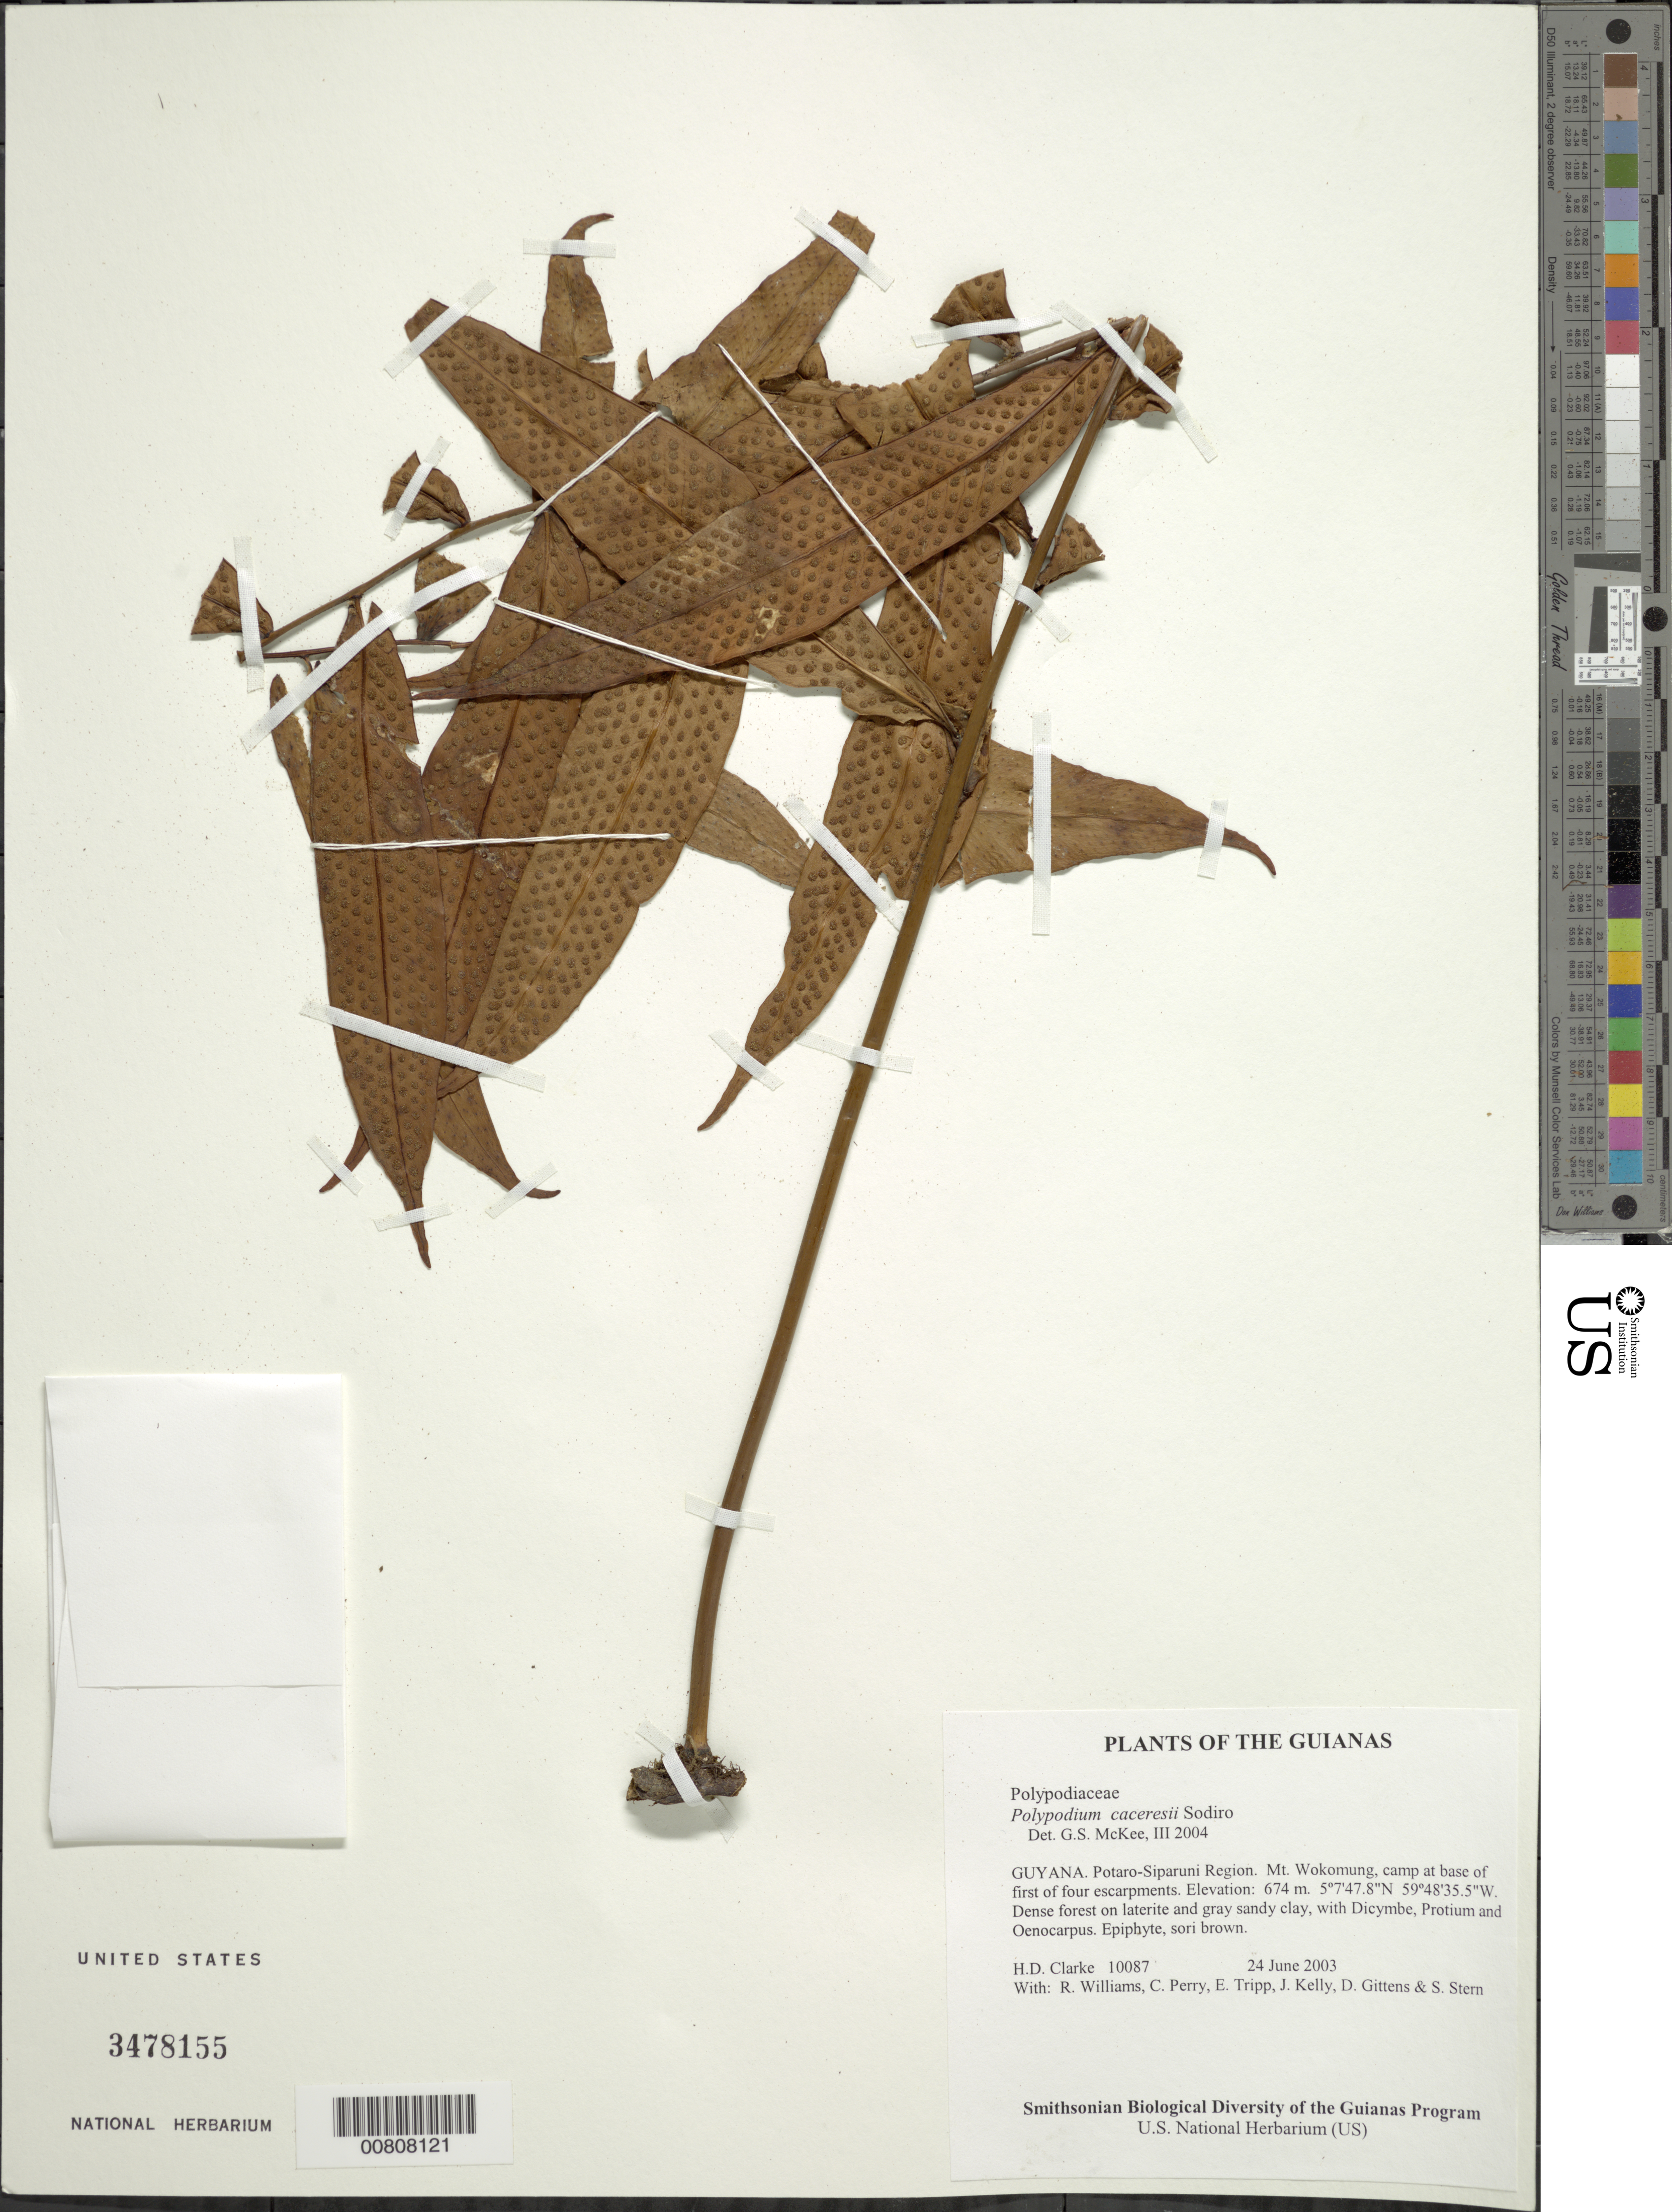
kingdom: Plantae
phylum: Tracheophyta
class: Polypodiopsida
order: Polypodiales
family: Polypodiaceae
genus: Serpocaulon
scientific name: Serpocaulon caceresii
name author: A.R. Sm.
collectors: H. D. Clarke, R. Williams, C. Perry, E. Tripp, J. Kelly, D. Gittens & S. R. Stern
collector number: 10087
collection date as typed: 24 June 2003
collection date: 2003-06-24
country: Guyana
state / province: Potaro-Siparuni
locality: Mt. Wokomung, camp at base of first of four escarpments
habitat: Dense forest on laterite and gray sandy clay, with Dicymbe, Protium and Oenocarpus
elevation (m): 674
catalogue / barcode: US 3478155